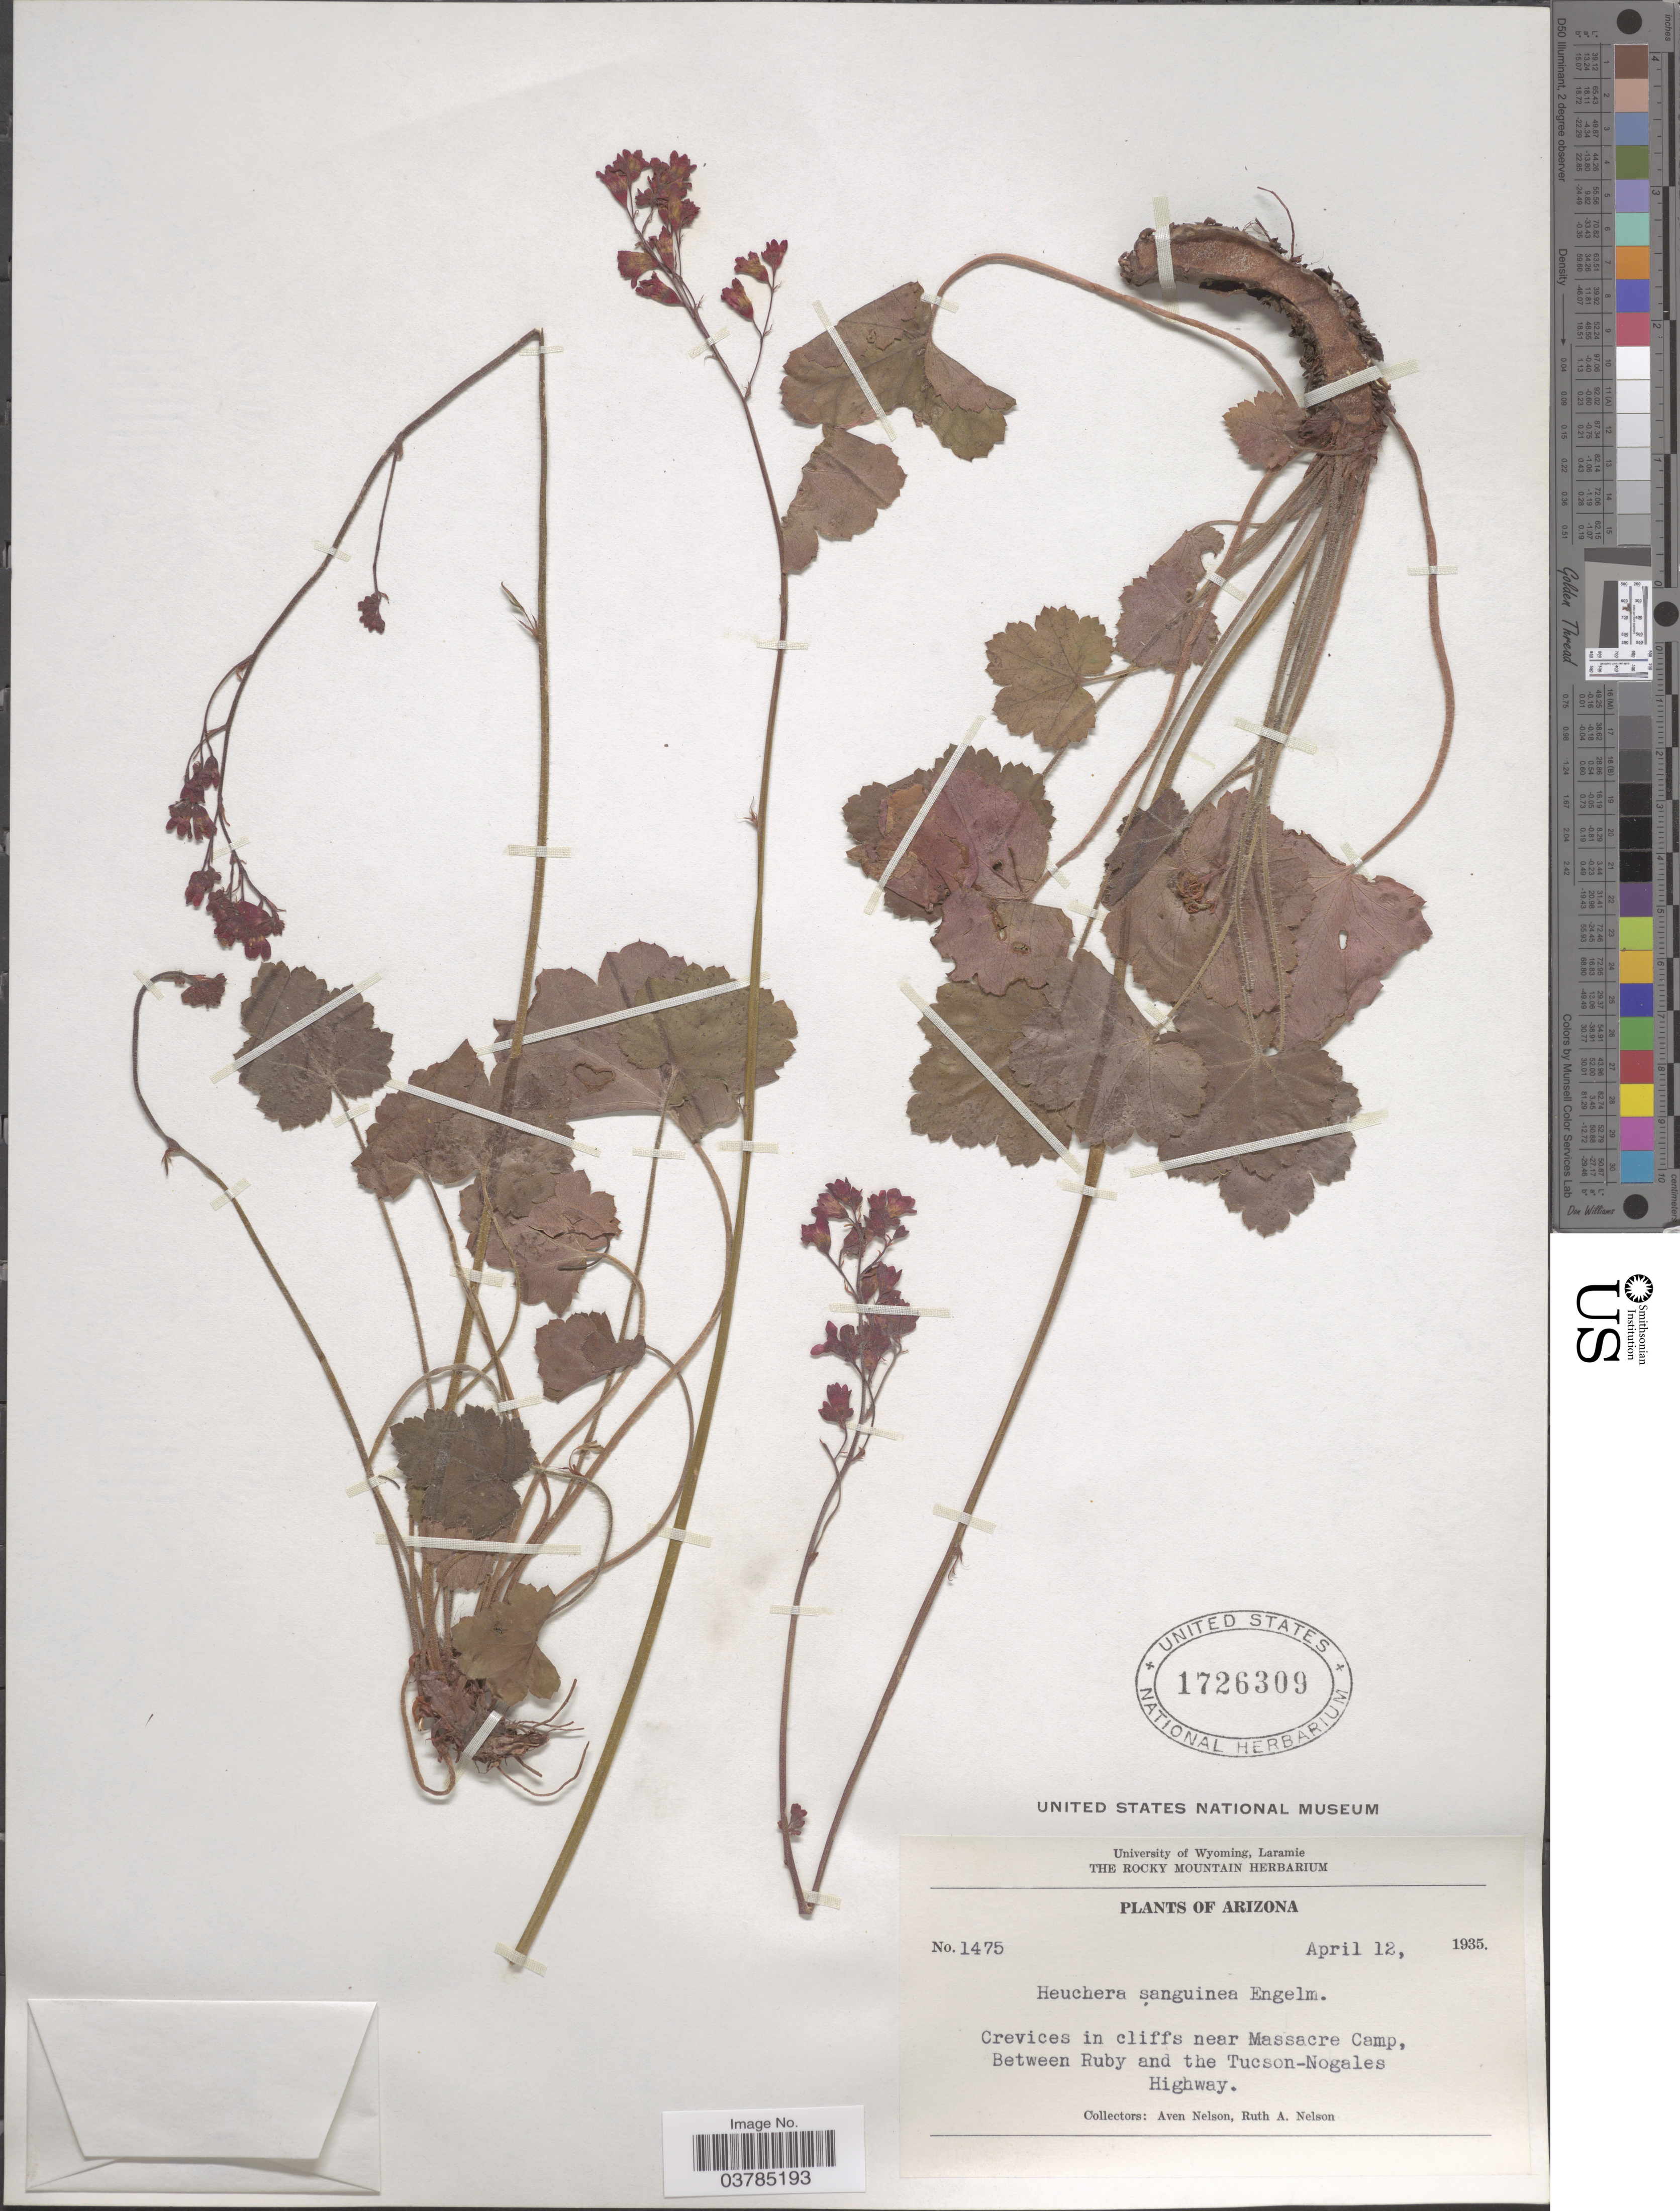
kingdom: Plantae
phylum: Tracheophyta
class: Magnoliopsida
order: Saxifragales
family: Saxifragaceae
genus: Heuchera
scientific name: Heuchera sanguinea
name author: Engelm.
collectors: A. Nelson & R. A. Nelson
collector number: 1475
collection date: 1935-04-12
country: United States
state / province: Arizona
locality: Crevices in cliffs near Massacre Camp, Between Ruby and the Tucson-Nogales Highway.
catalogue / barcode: US 1726309